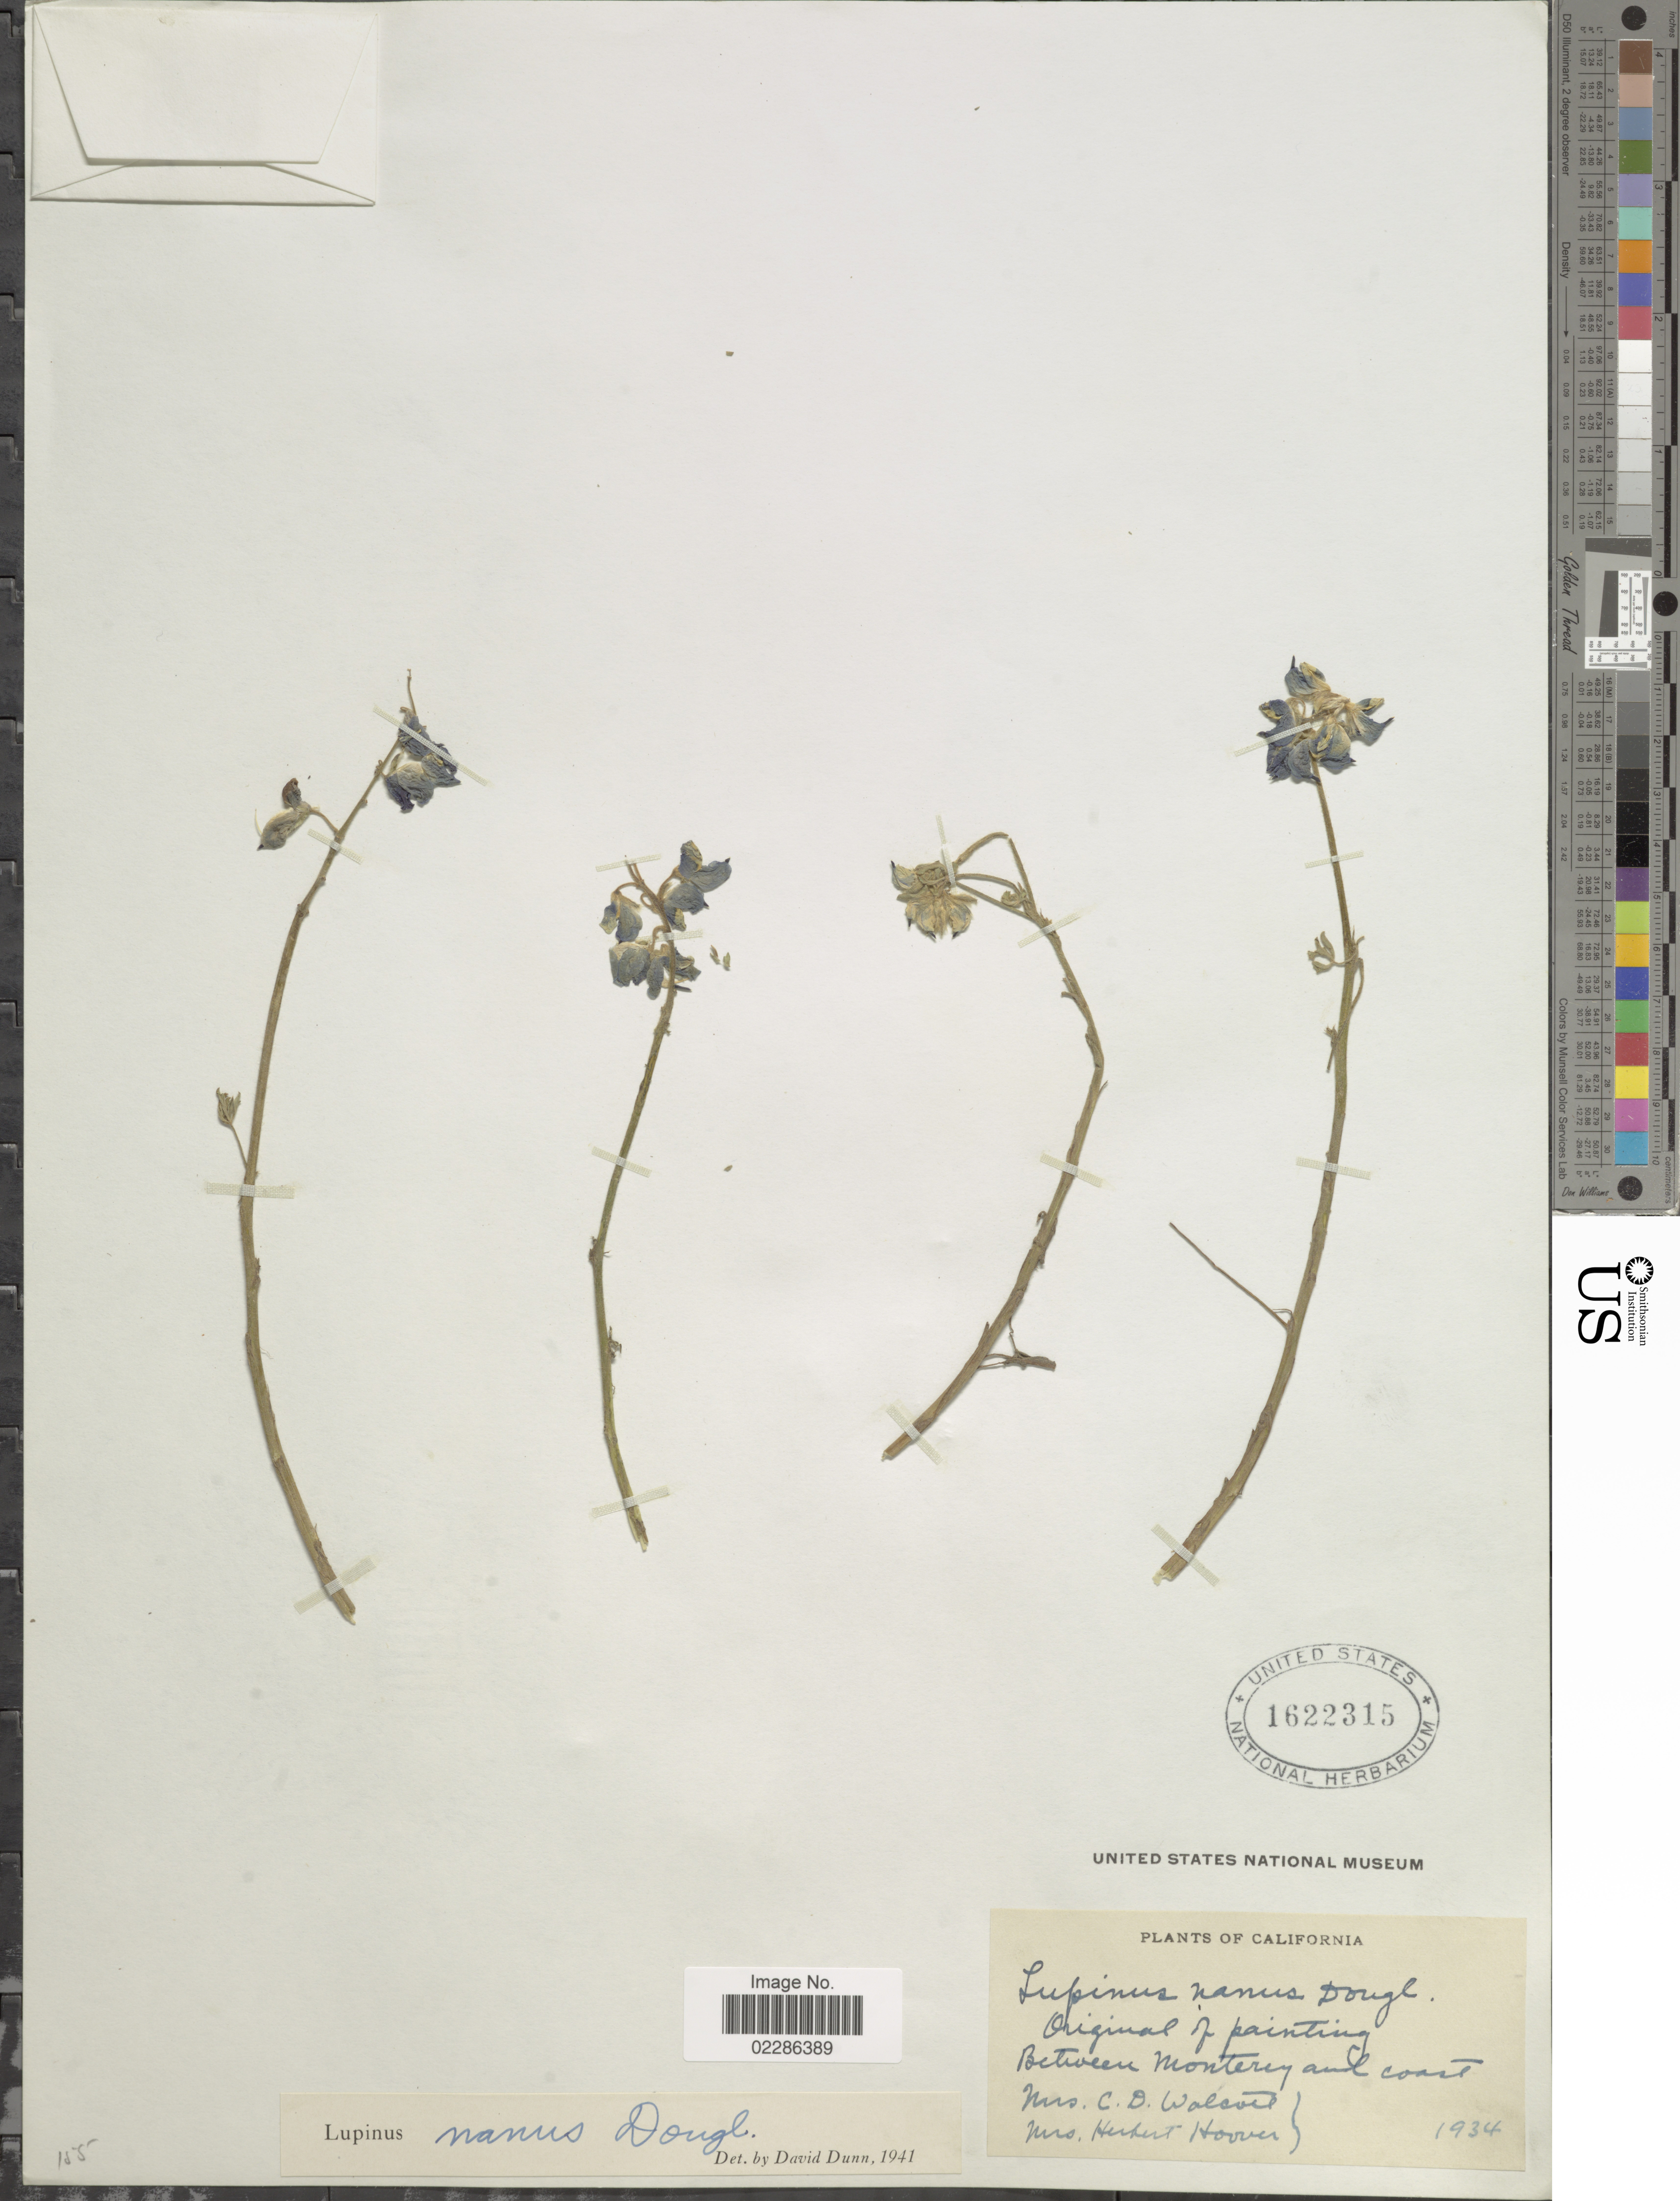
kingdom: Plantae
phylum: Tracheophyta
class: Magnoliopsida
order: Fabales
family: Fabaceae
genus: Lupinus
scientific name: Lupinus nanus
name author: Douglas ex Benth.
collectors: C. Walcott & H. Hoover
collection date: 1934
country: United States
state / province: California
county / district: Monterey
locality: Original of painting Between Monterey and coast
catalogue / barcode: US 1622315